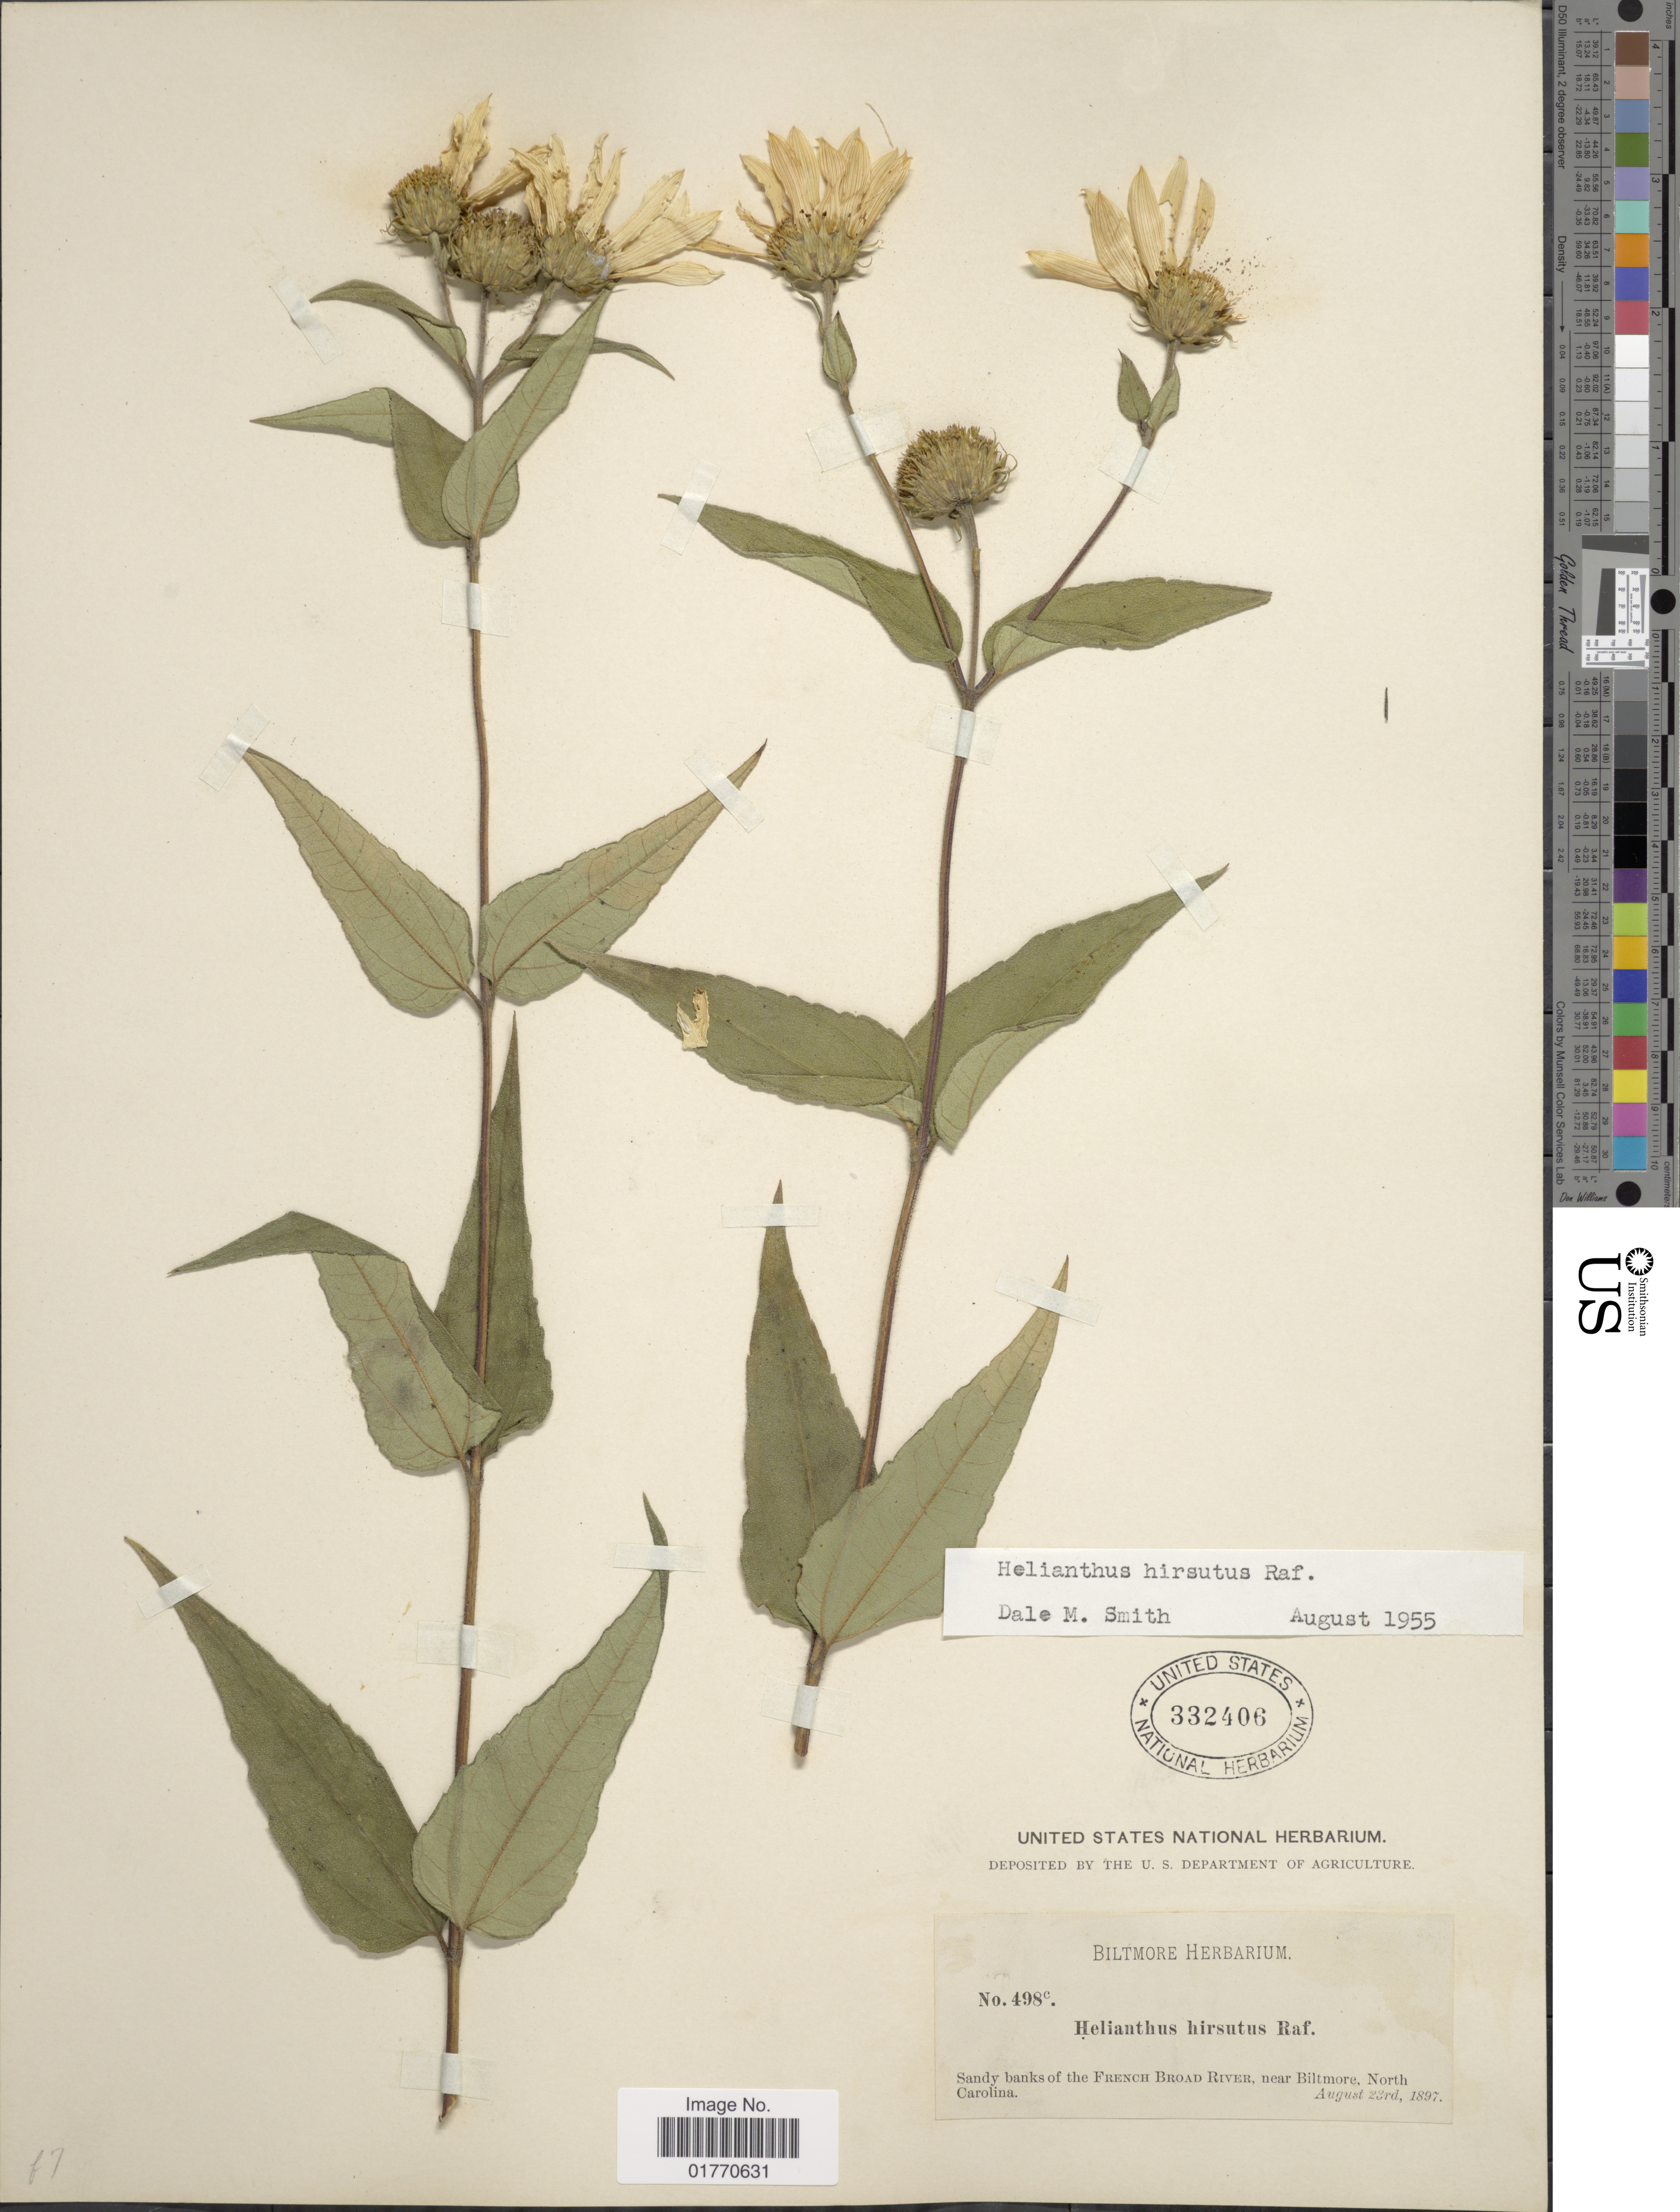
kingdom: Plantae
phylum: Tracheophyta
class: Magnoliopsida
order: Asterales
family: Asteraceae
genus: Helianthus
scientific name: Helianthus hirsutus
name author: Raf.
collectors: ex herb. Biltmore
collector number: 498e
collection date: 1897-08-23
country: United States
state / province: North Carolina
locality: Sandy banks of the French Broad River near Biltmore.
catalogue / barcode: US 332406